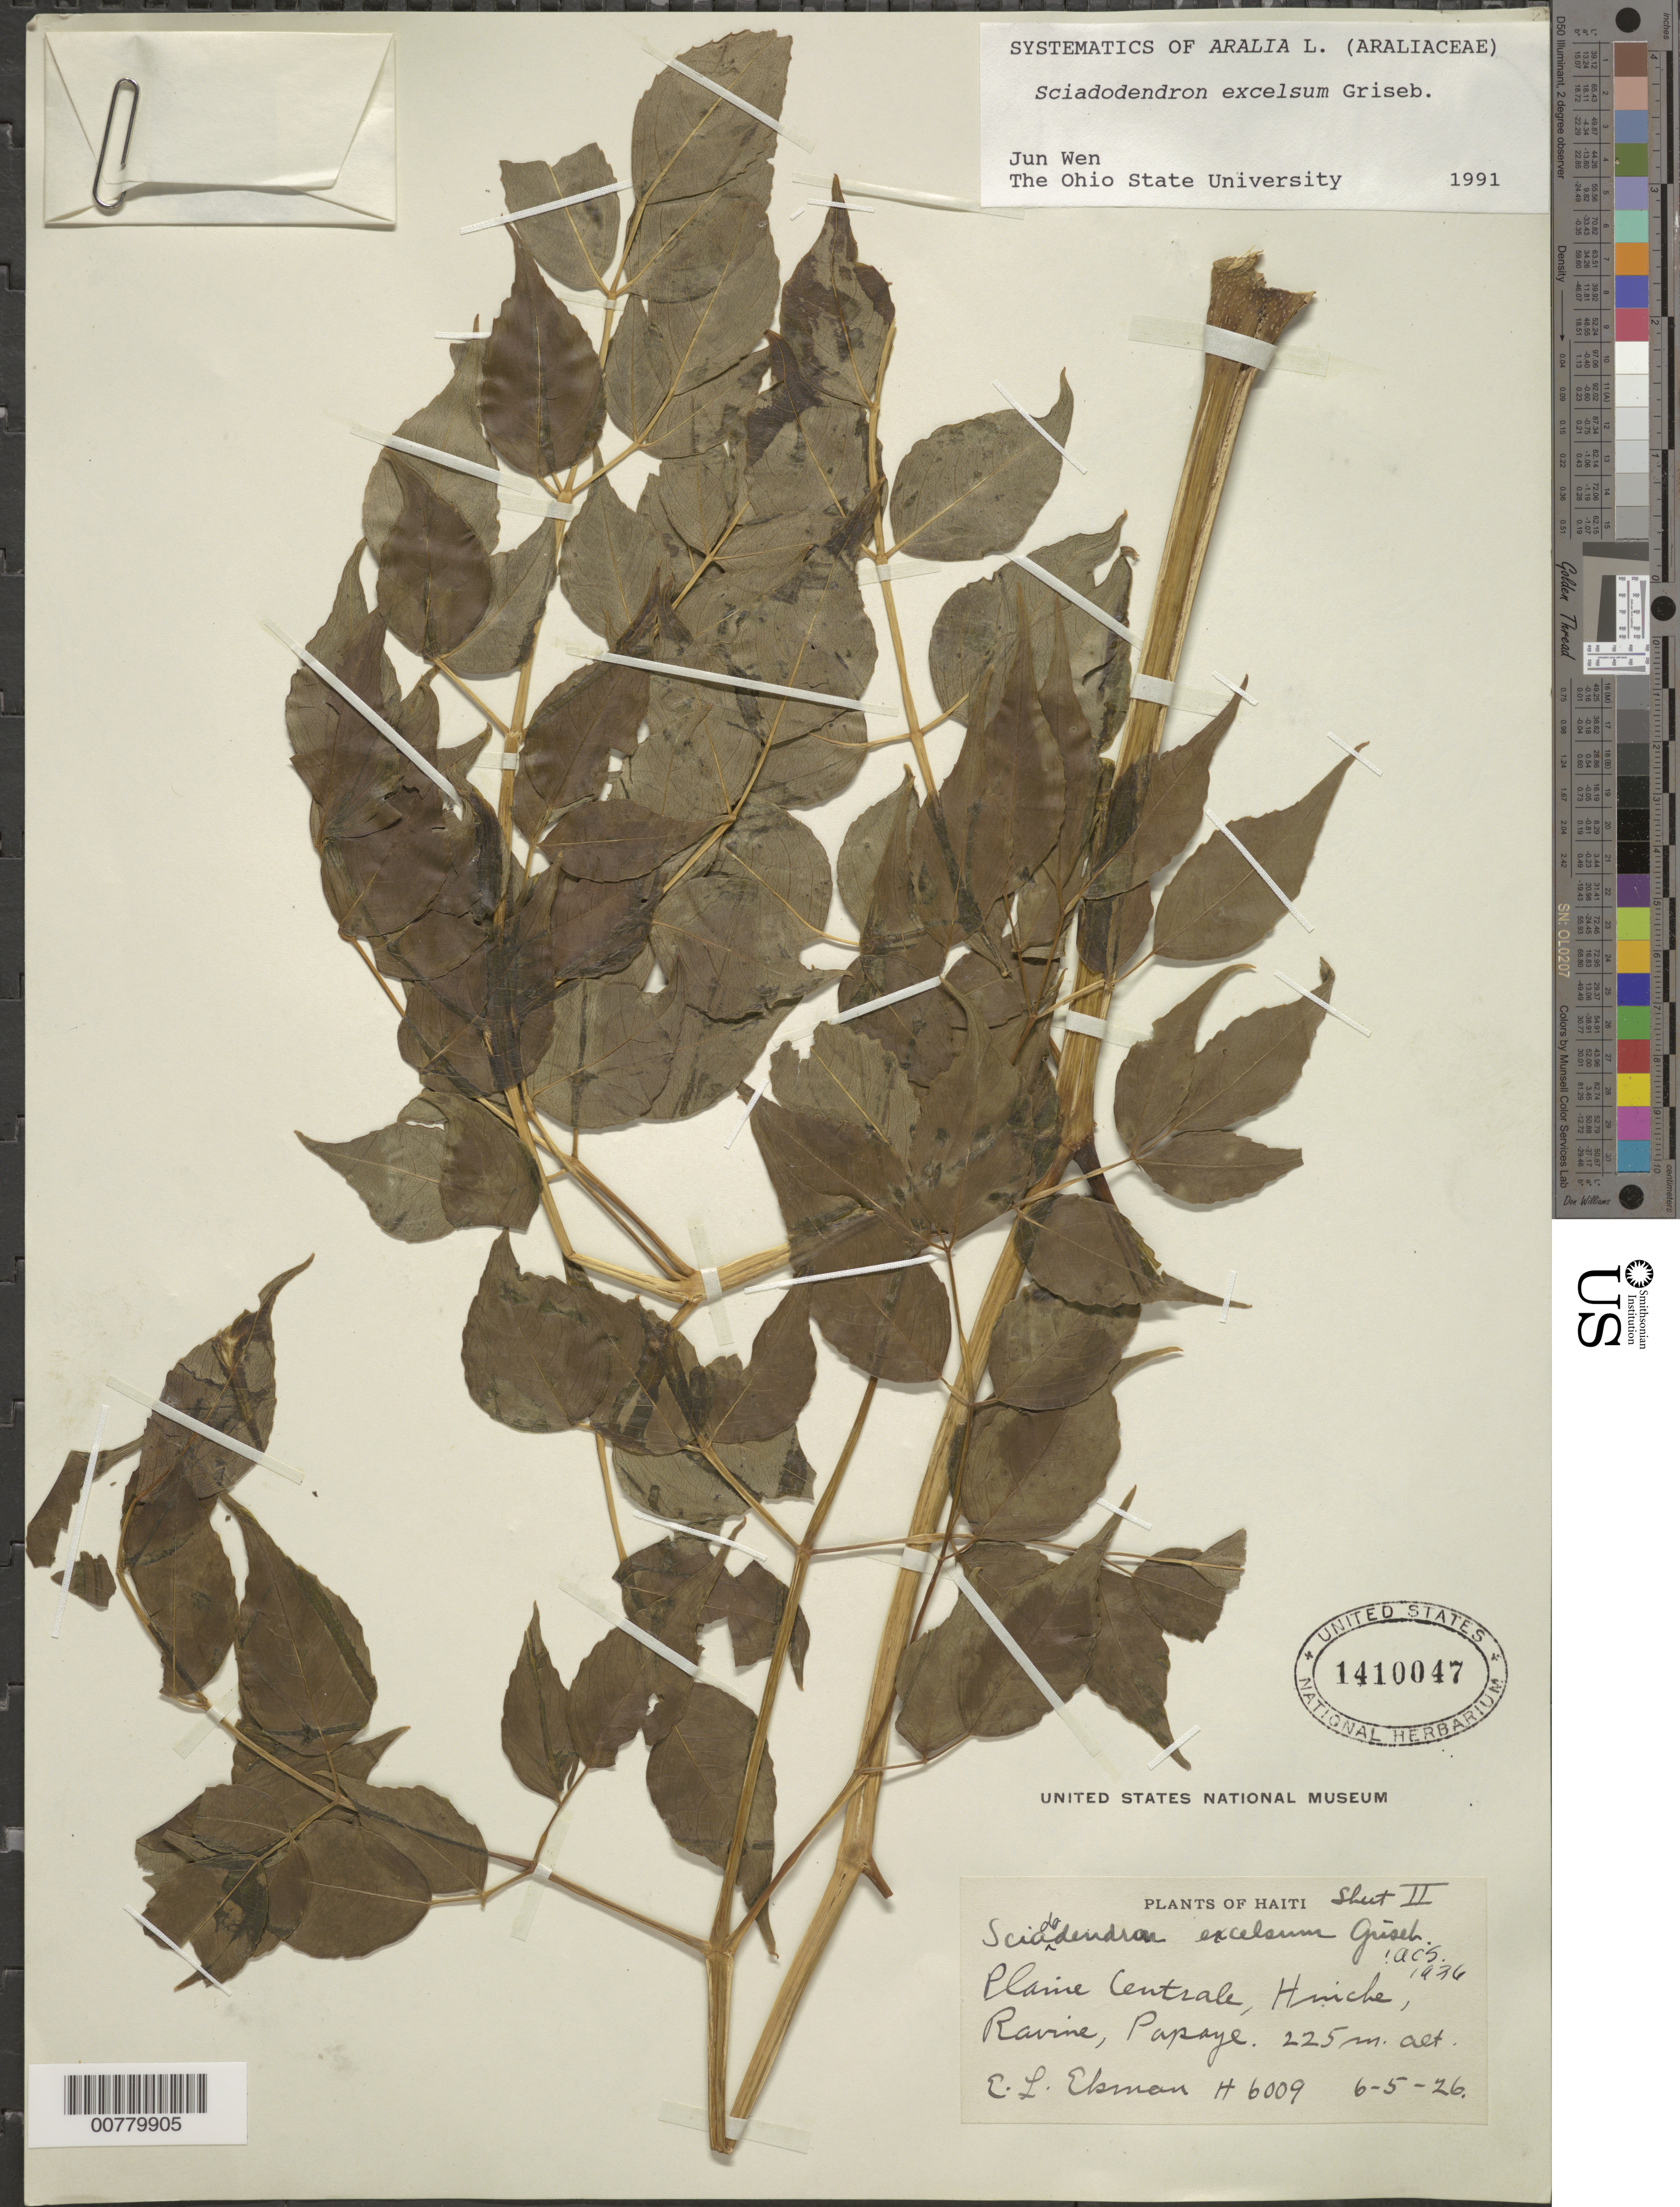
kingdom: Plantae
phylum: Tracheophyta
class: Magnoliopsida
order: Apiales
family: Araliaceae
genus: Sciadodendron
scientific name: Sciadodendron excelsum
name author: Griseb.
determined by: Wen, Jun, (BOT), Smithsonian Institution - National Museum of Natural History (UNITED STATES)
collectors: E. L. Ekman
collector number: H 6009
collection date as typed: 06 May 1926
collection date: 1926-05-06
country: Haiti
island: Hispaniola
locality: Plaine Centrale, Hinche, Ravine, Papaye.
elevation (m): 225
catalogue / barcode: US 1410047